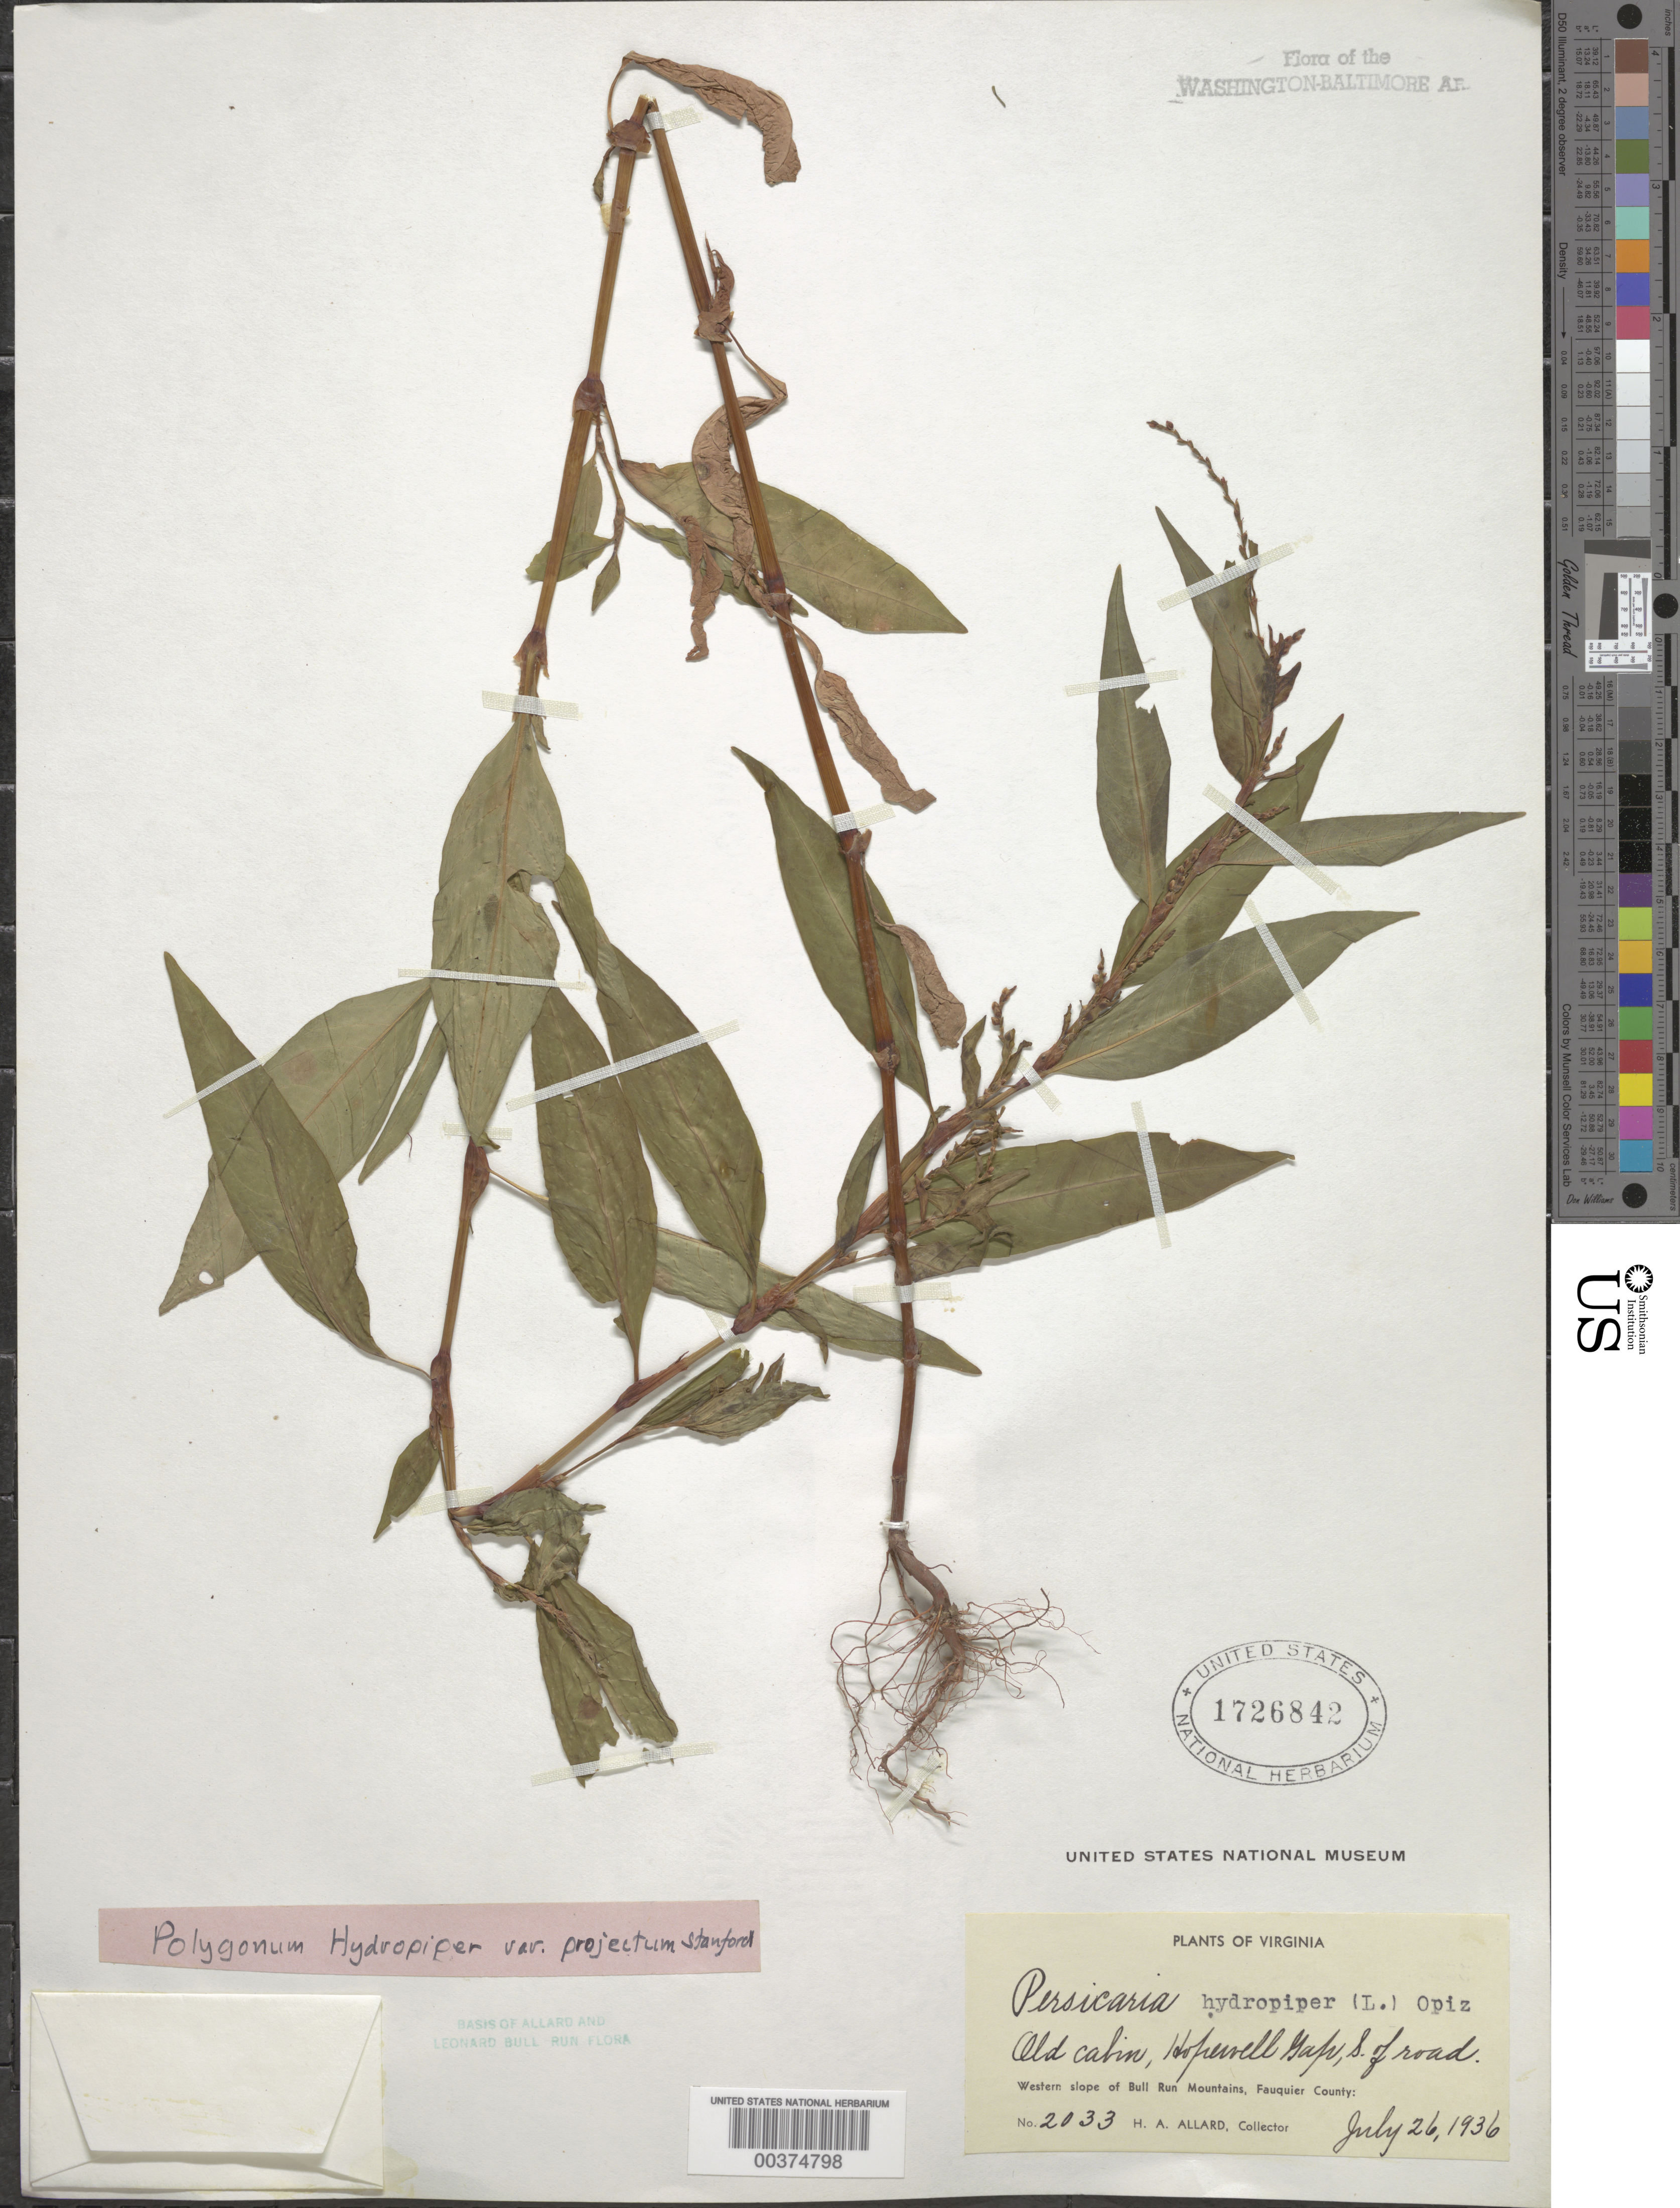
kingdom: Plantae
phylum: Tracheophyta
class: Magnoliopsida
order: Caryophyllales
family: Polygonaceae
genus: Persicaria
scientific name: Persicaria hydropiper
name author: (L.) Delarbre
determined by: Atha, D. E.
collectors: H. A. Allard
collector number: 2033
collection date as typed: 26 Jul 1936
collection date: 1936-07-26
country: United States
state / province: Virginia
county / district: Fauquier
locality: Hopewell Gap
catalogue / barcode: US 1726842